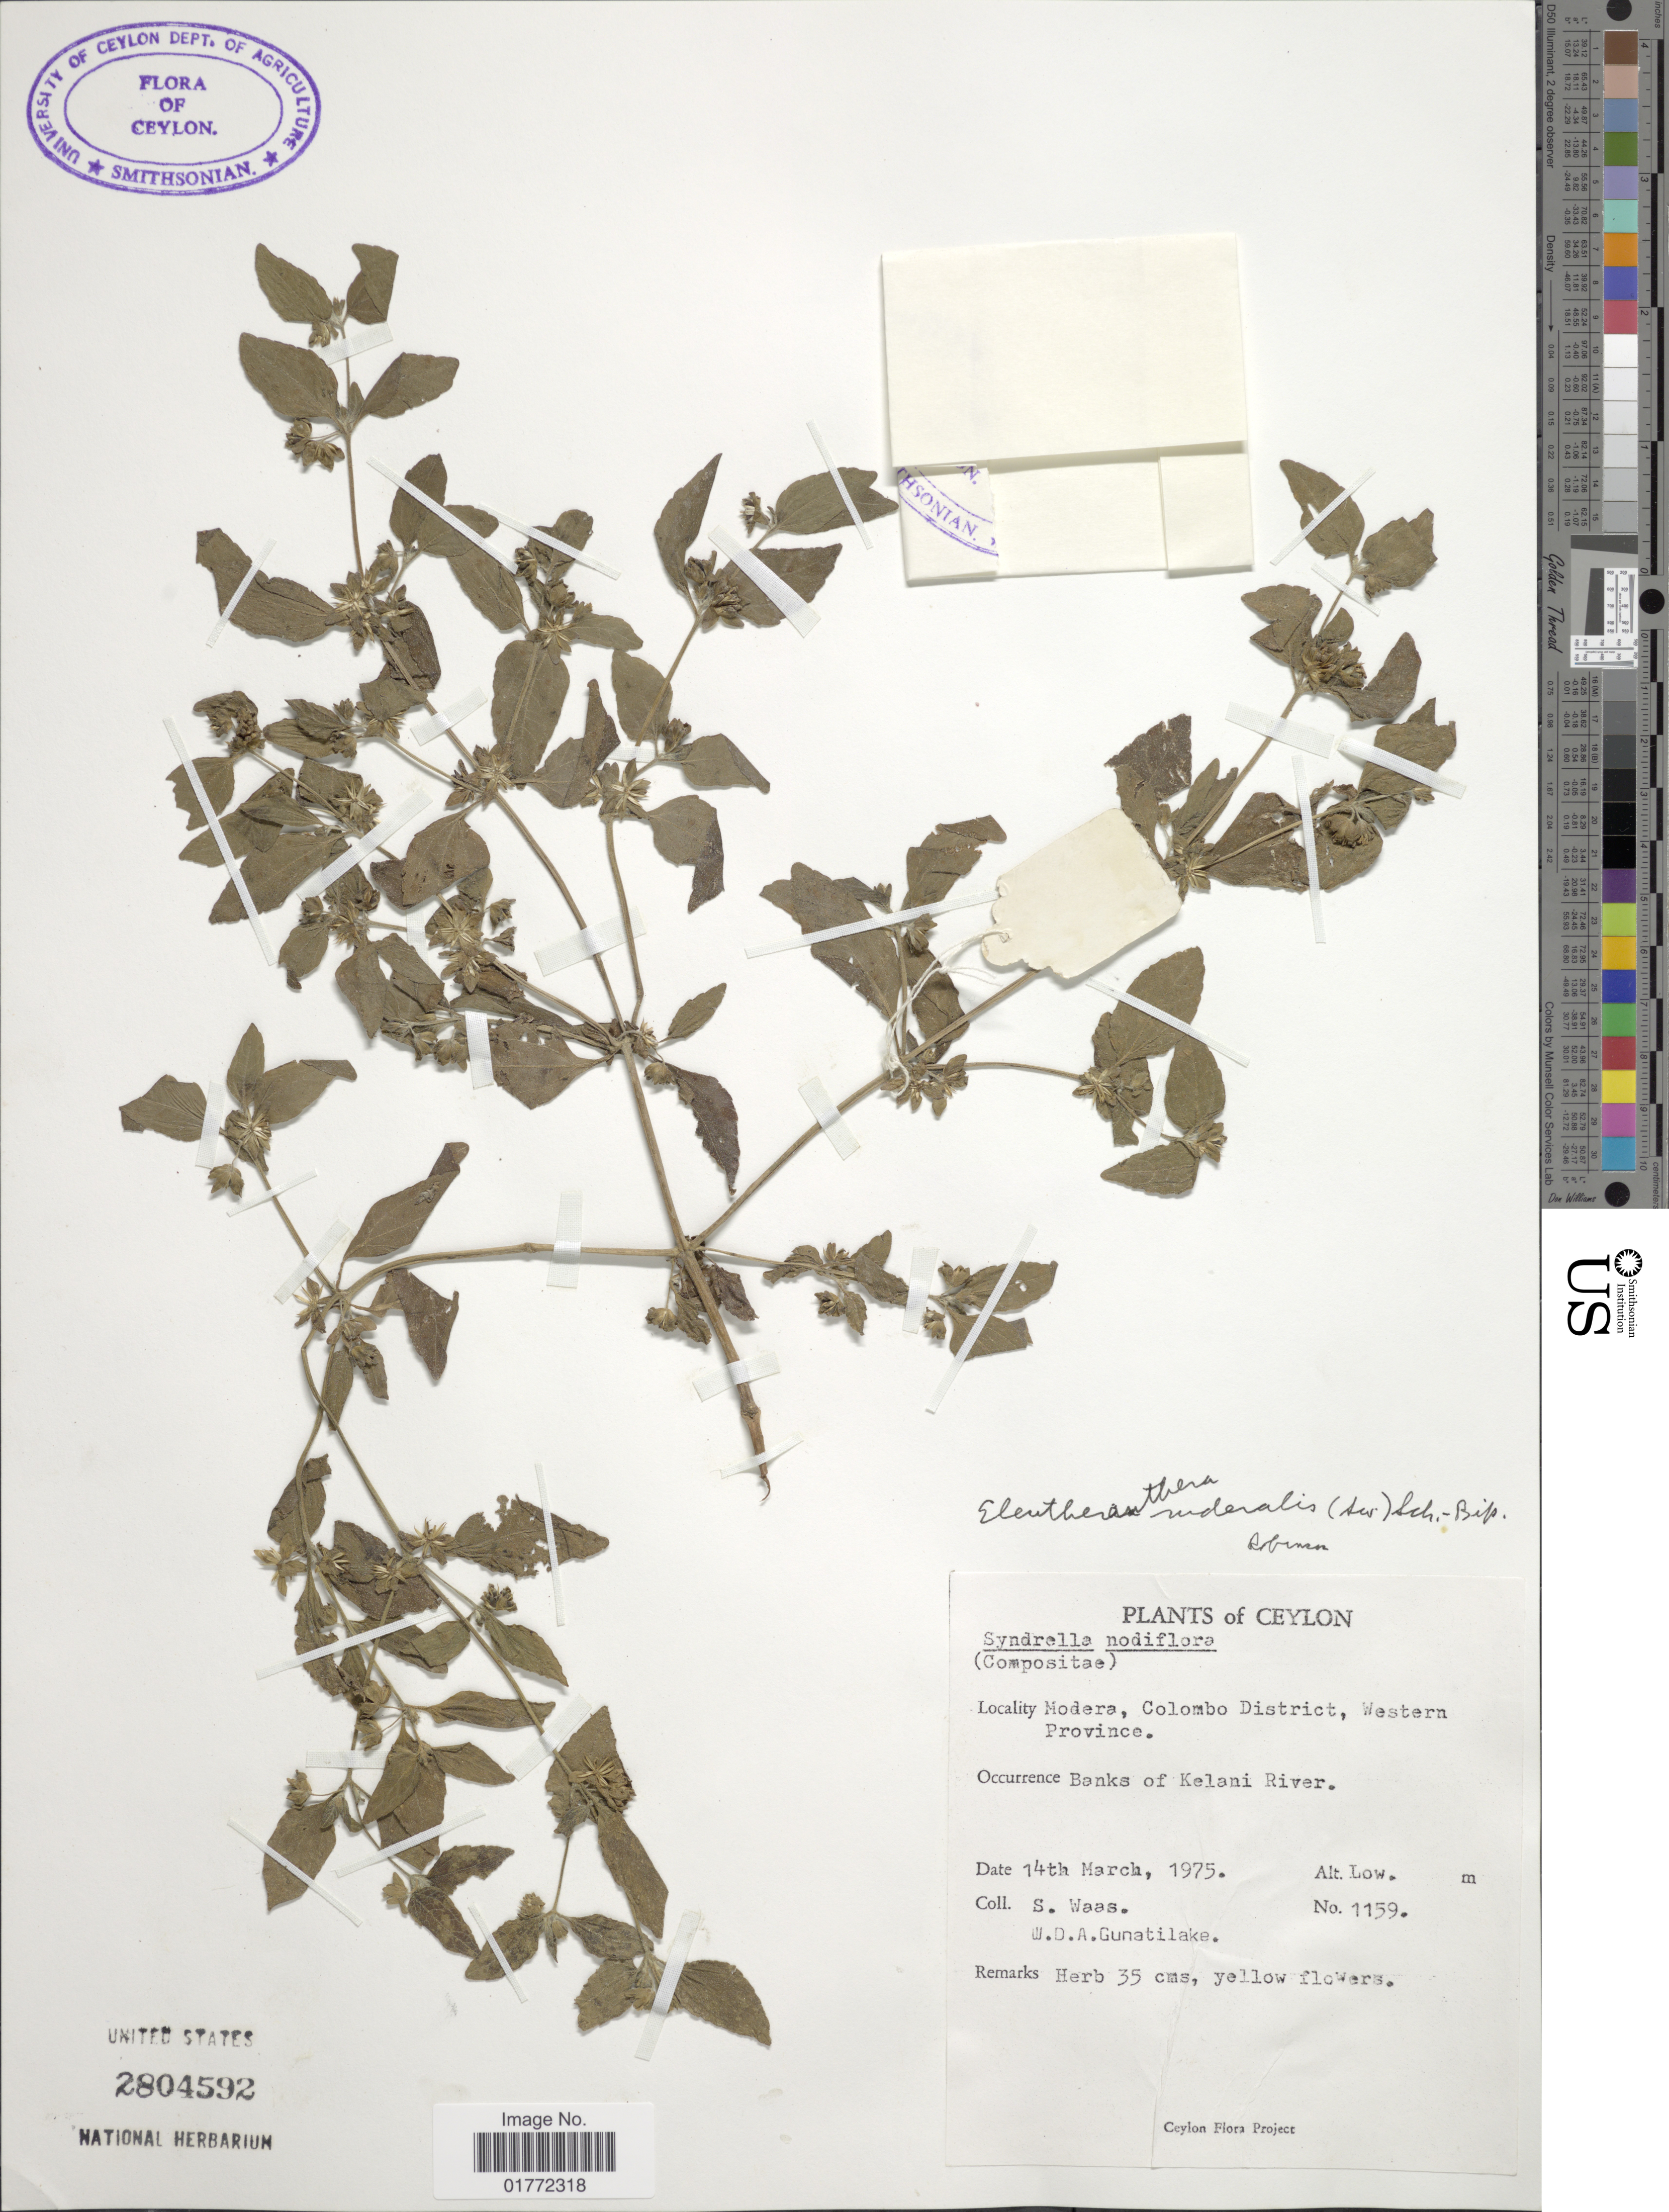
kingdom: Plantae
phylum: Tracheophyta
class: Magnoliopsida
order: Asterales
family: Asteraceae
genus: Eleutheranthera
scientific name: Eleutheranthera ruderalis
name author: (Sw.) Sch. Bip.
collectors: S. Waas & W. D. Gunatilake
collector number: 1159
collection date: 1975-03-14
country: Sri Lanka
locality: Ceylon, Modera, Colombo District, Western Province, Banks of Kelani River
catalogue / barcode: US 2804592